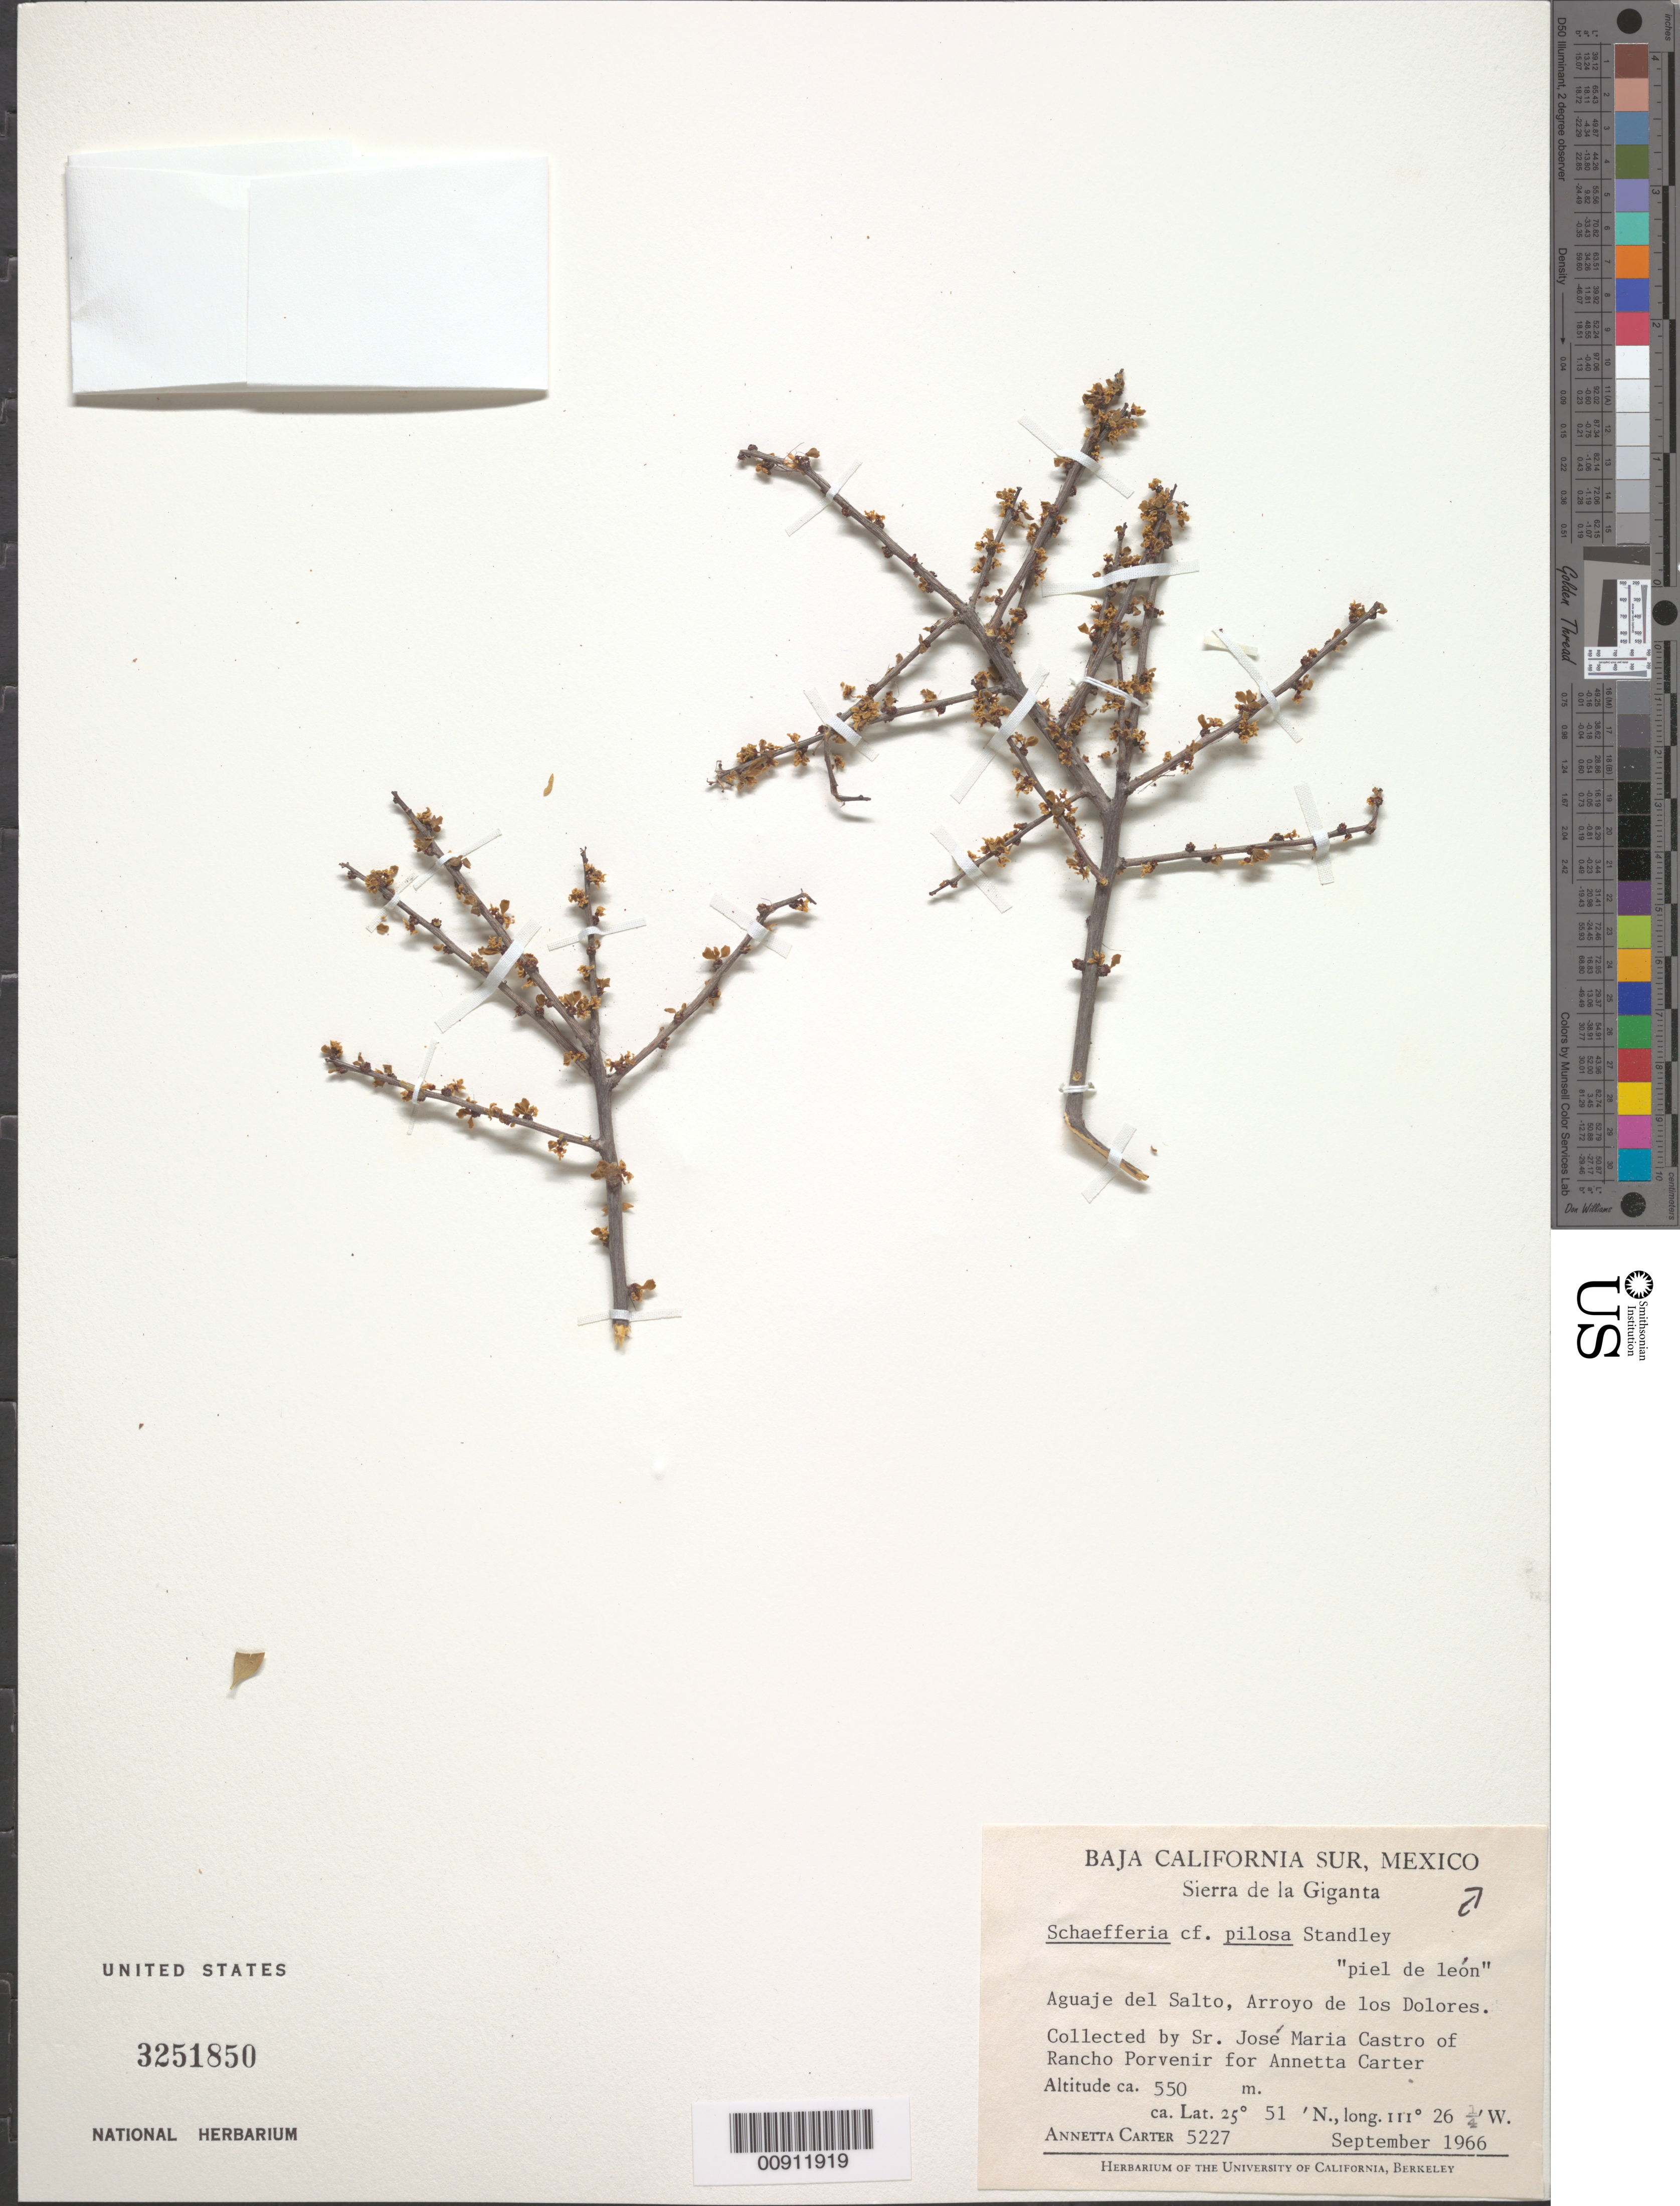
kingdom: Plantae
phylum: Tracheophyta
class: Magnoliopsida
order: Celastrales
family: Celastraceae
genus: Schaefferia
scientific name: Schaefferia pilosa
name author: Standl.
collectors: A. Carter & Castro, J. M.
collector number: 5227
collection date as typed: Sep 1966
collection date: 1966-09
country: Mexico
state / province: Baja California Sur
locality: Aguaje del Salto, Arroyo de los Dolores. Baja California Sur. Sierra de la Giganta.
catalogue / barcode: US 3251850